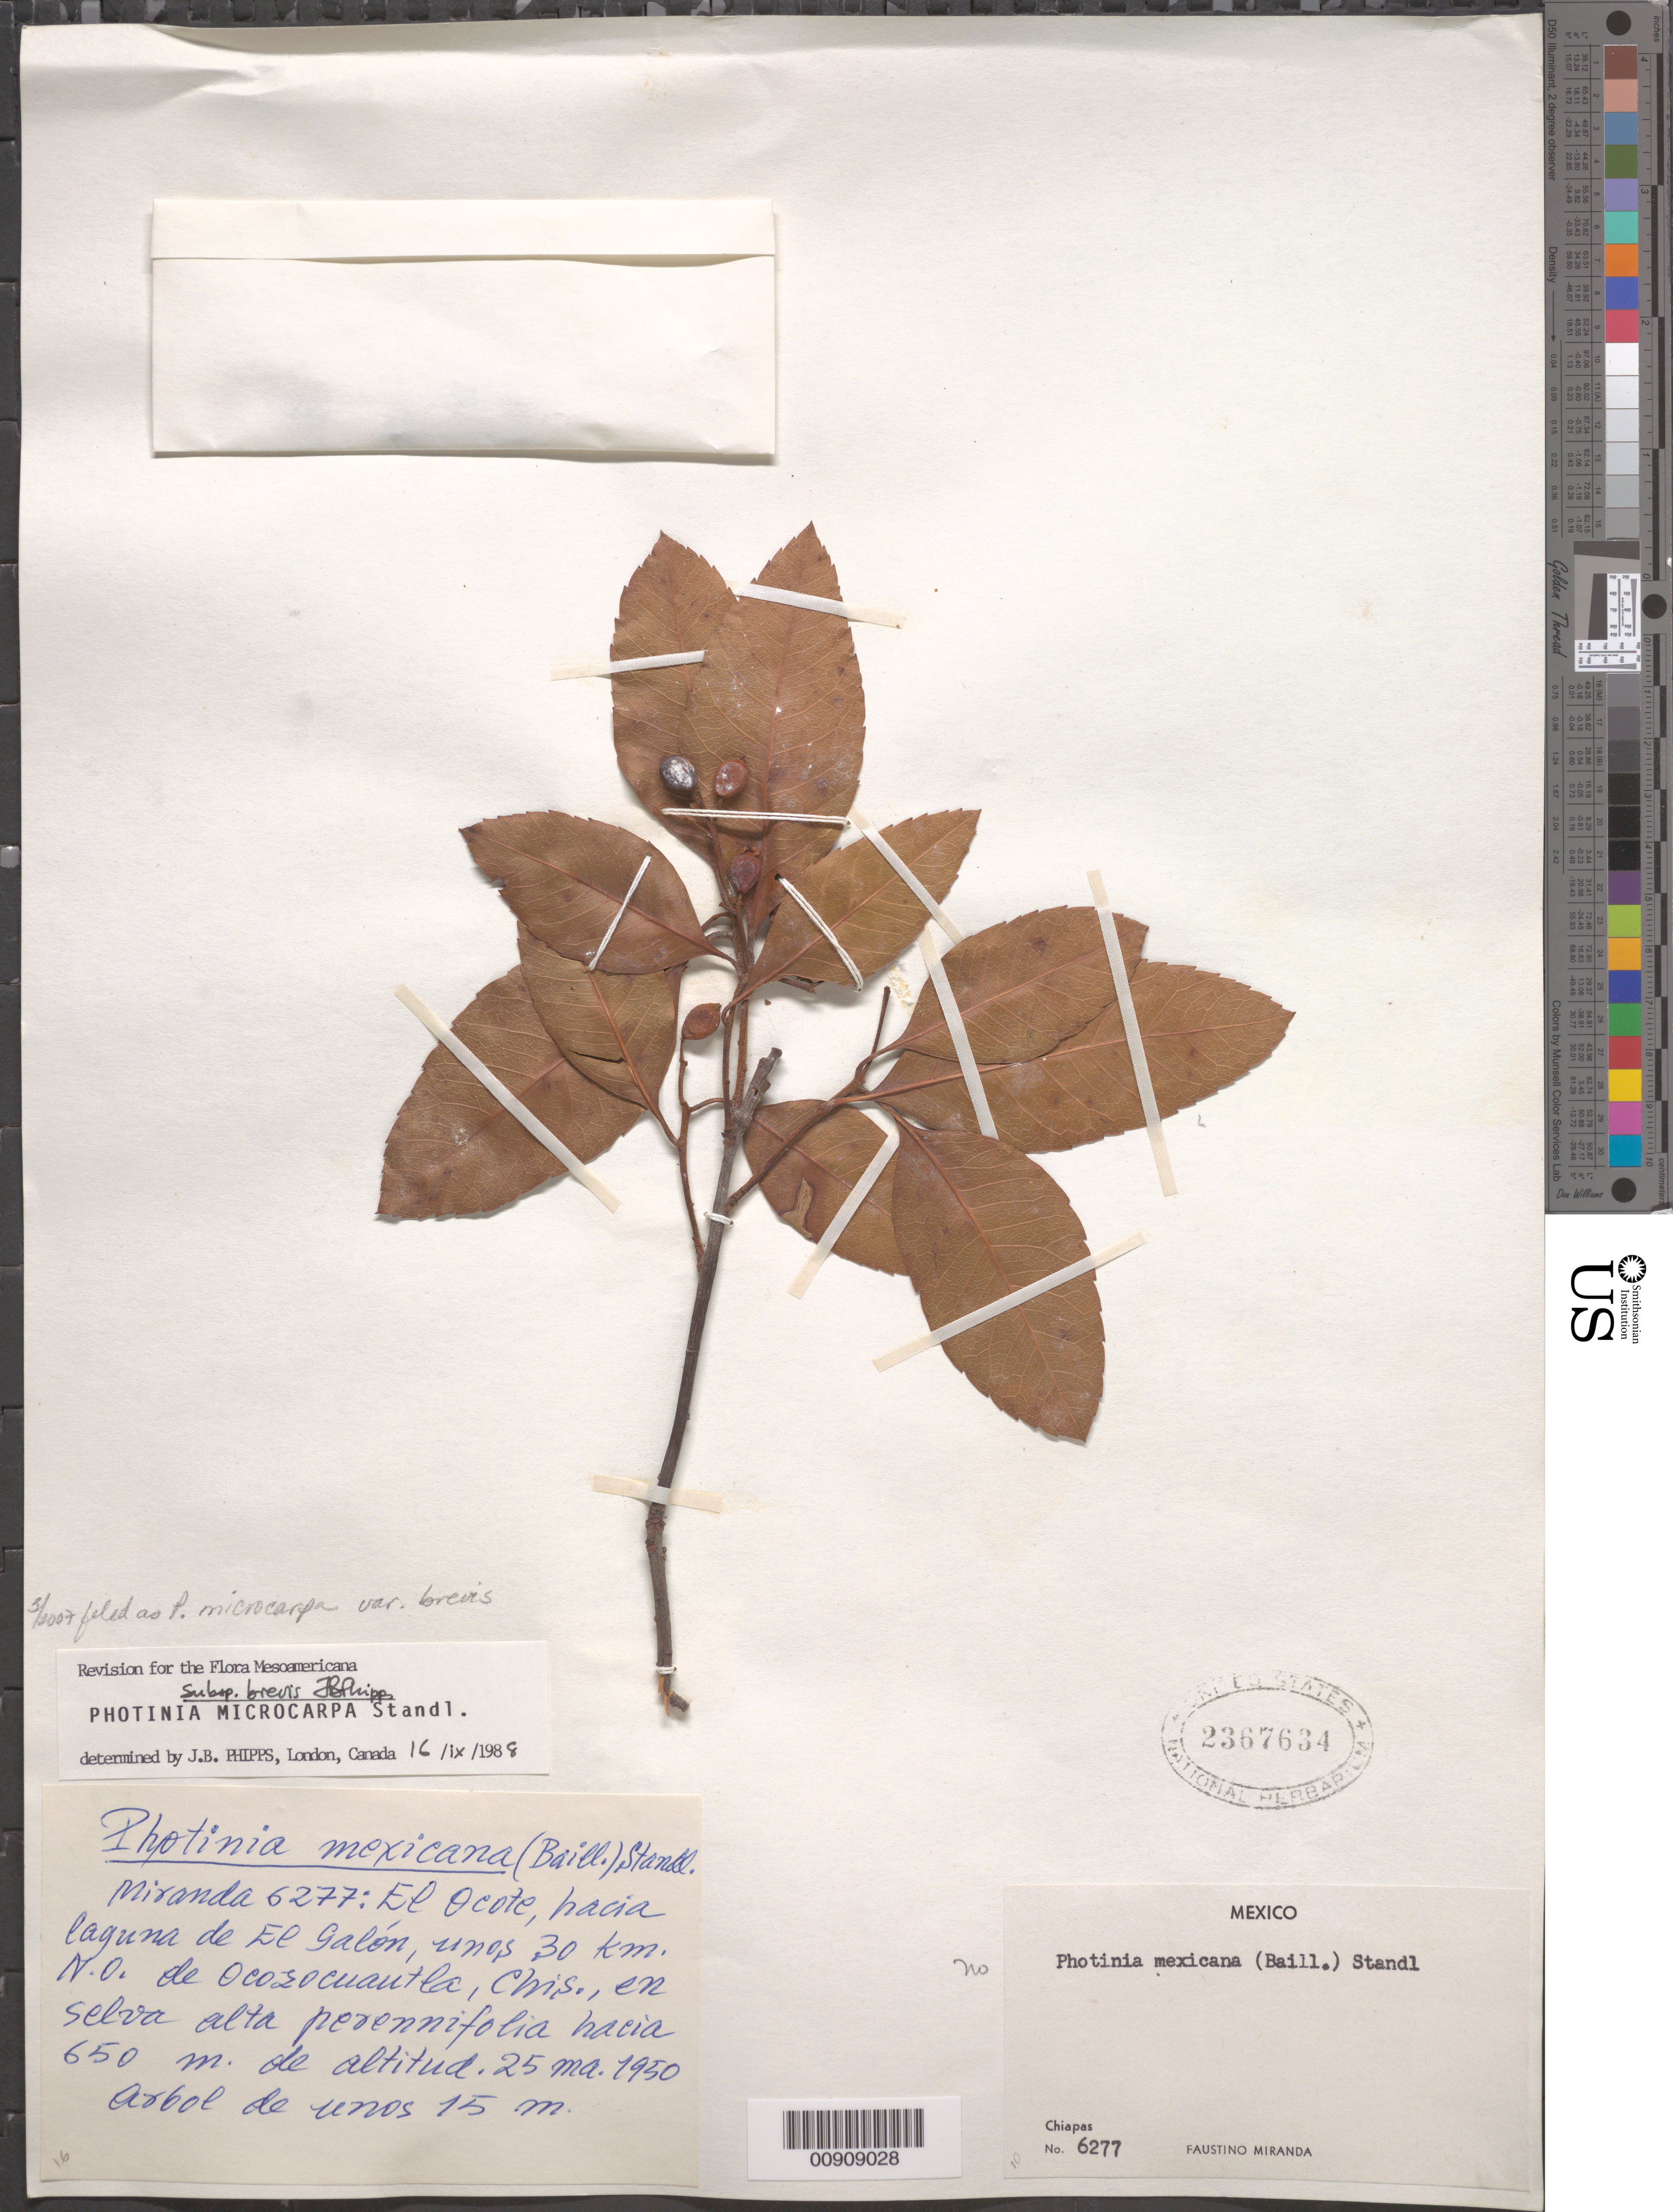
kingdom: Plantae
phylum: Tracheophyta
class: Magnoliopsida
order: Rosales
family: Rosaceae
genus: Phippsiomeles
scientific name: Phippsiomeles microcarpa subsp. hintonii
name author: (J.B. Phipps) B.B. Liu & J. Wen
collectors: Miranda G., F.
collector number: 6277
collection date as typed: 25 Mar 1950 or 25 May 1950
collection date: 1950-03-25 or 1950-05-25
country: Mexico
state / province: Chiapas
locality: El Ocote, hacia laguna de El Galón, unos 30 km. NO de Ocozocuautla, Chiapas.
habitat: En selva alta perennifolia.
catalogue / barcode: US 2367634